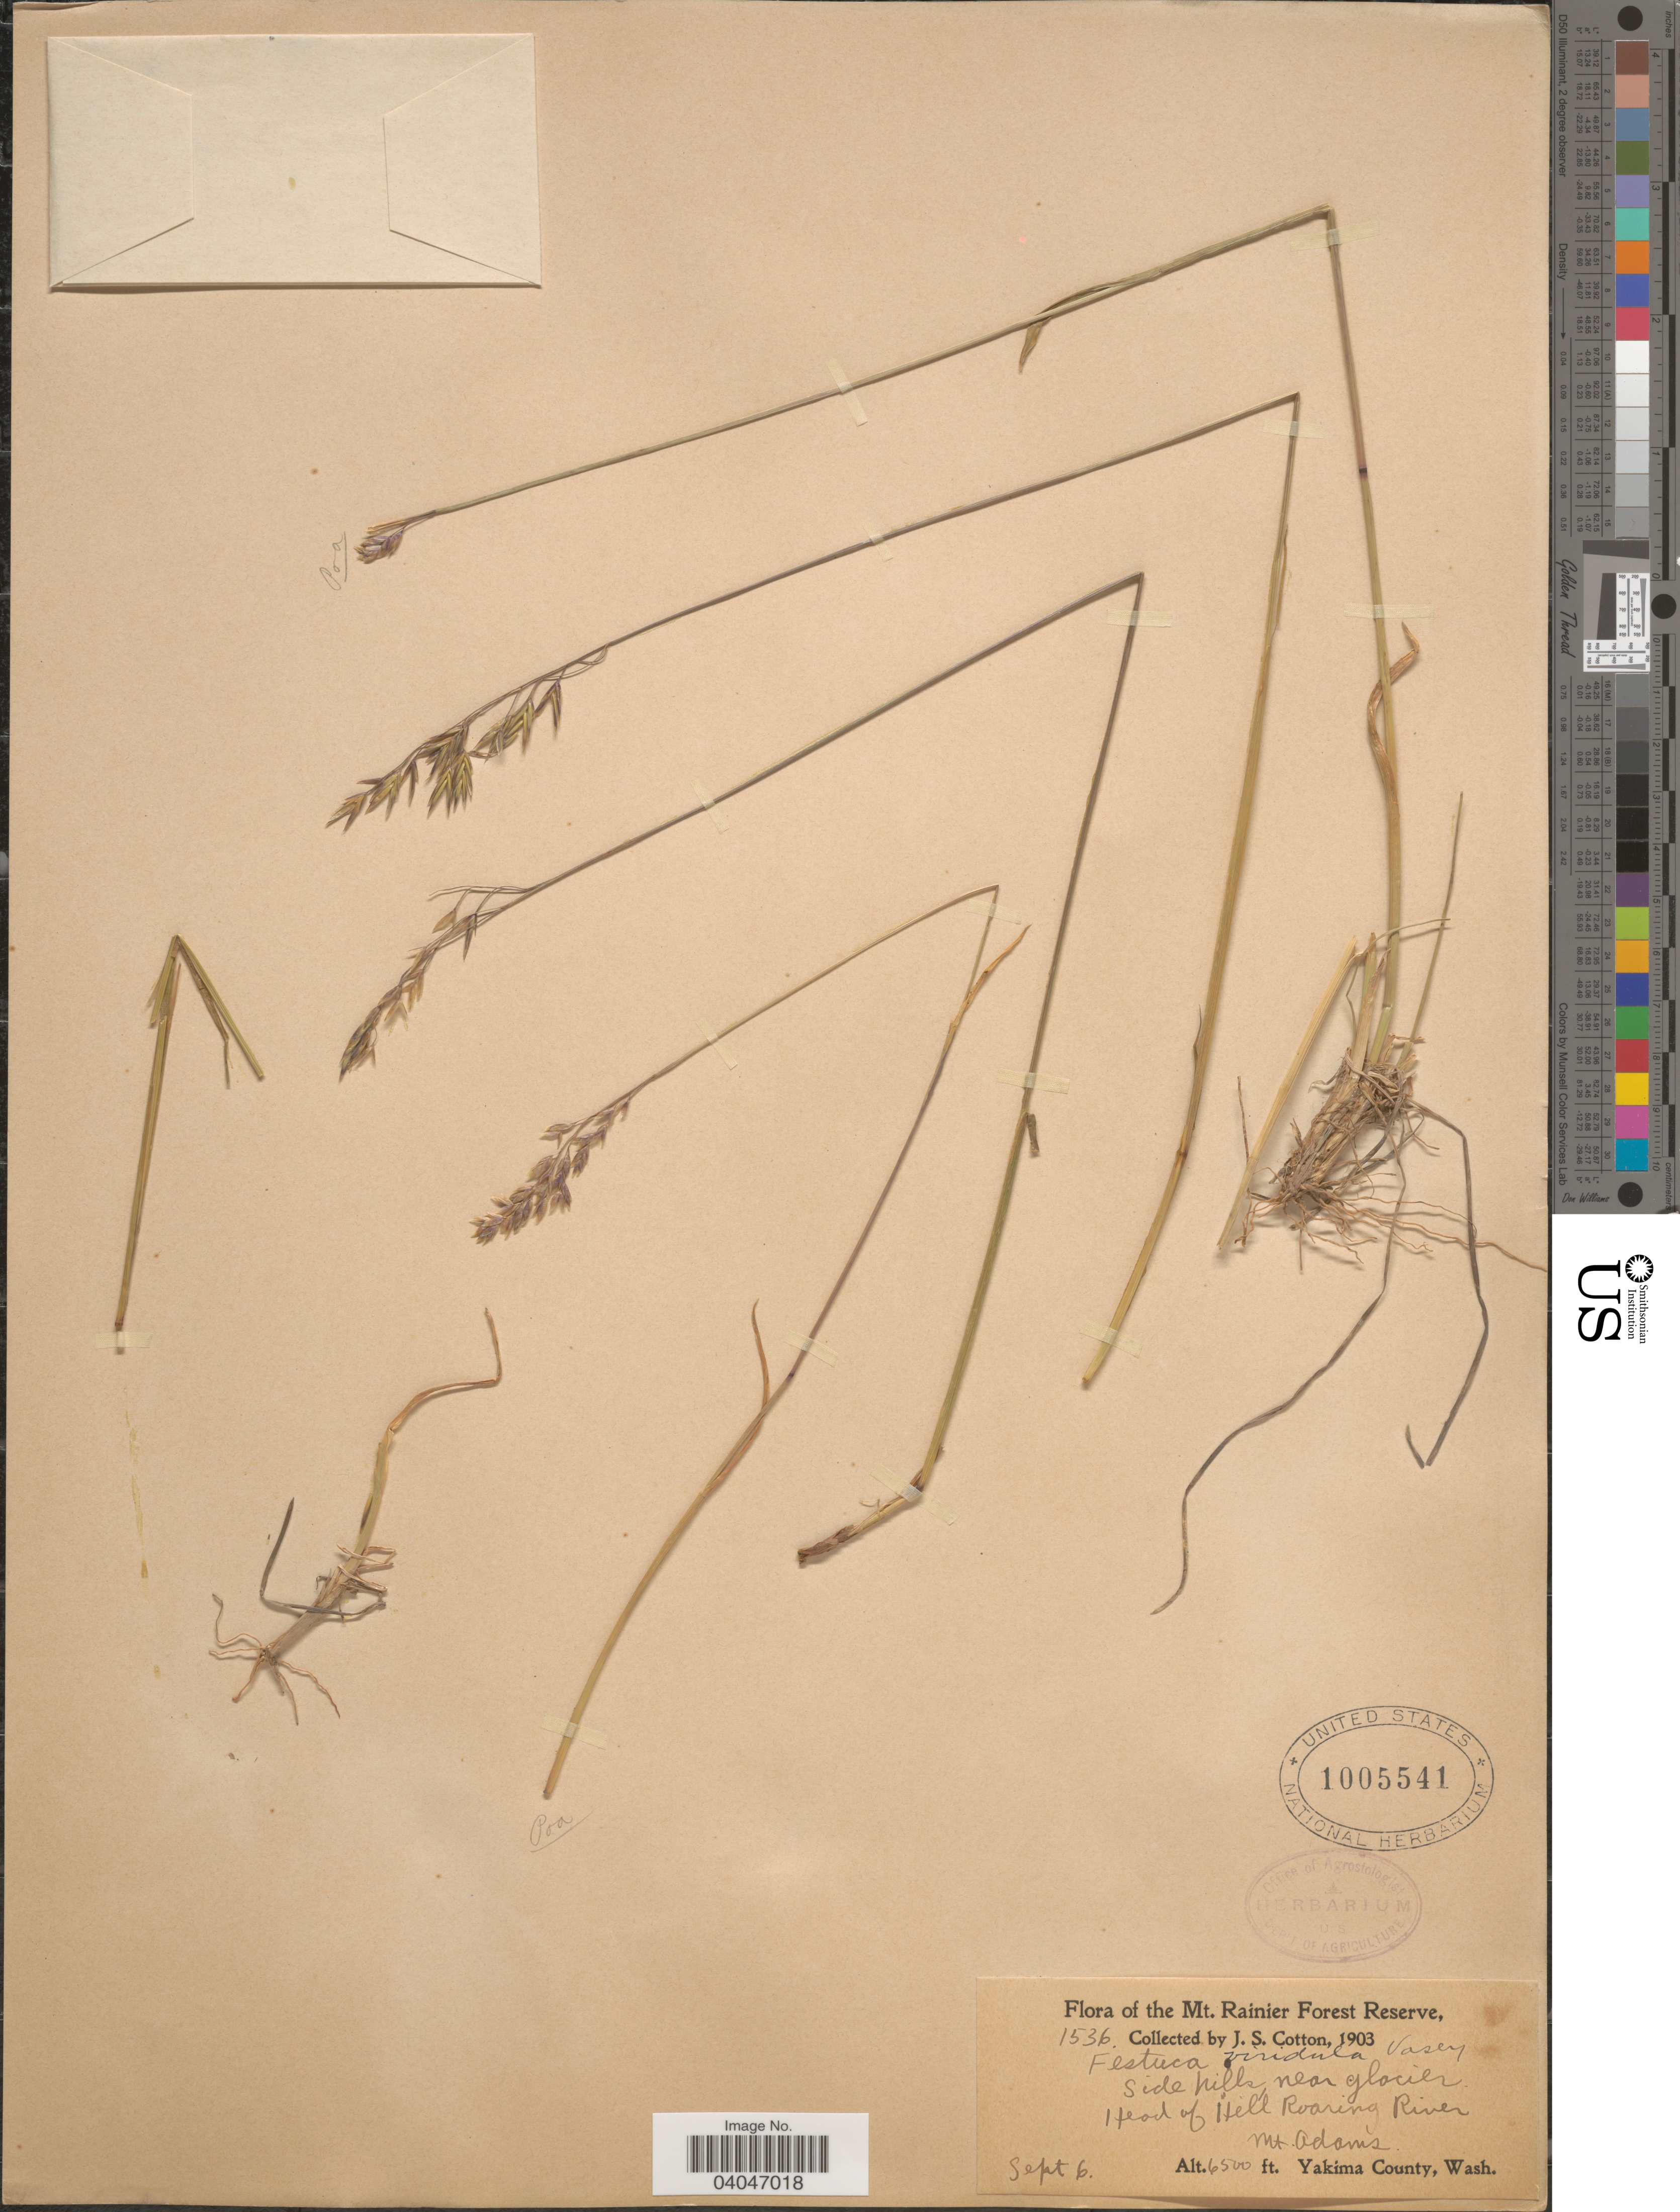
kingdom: Plantae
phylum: Tracheophyta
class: Liliopsida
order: Poales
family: Poaceae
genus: Festuca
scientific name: Festuca viridula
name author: Vasey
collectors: J. S. Cotton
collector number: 1536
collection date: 1903-09-06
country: United States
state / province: Washington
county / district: Yakima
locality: The Mt. Rainier Forest Reserve. Side hills near glacier. Head of Hell Roaring River. Mt. Adams. Yakima County.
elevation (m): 1981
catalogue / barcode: US 1005541